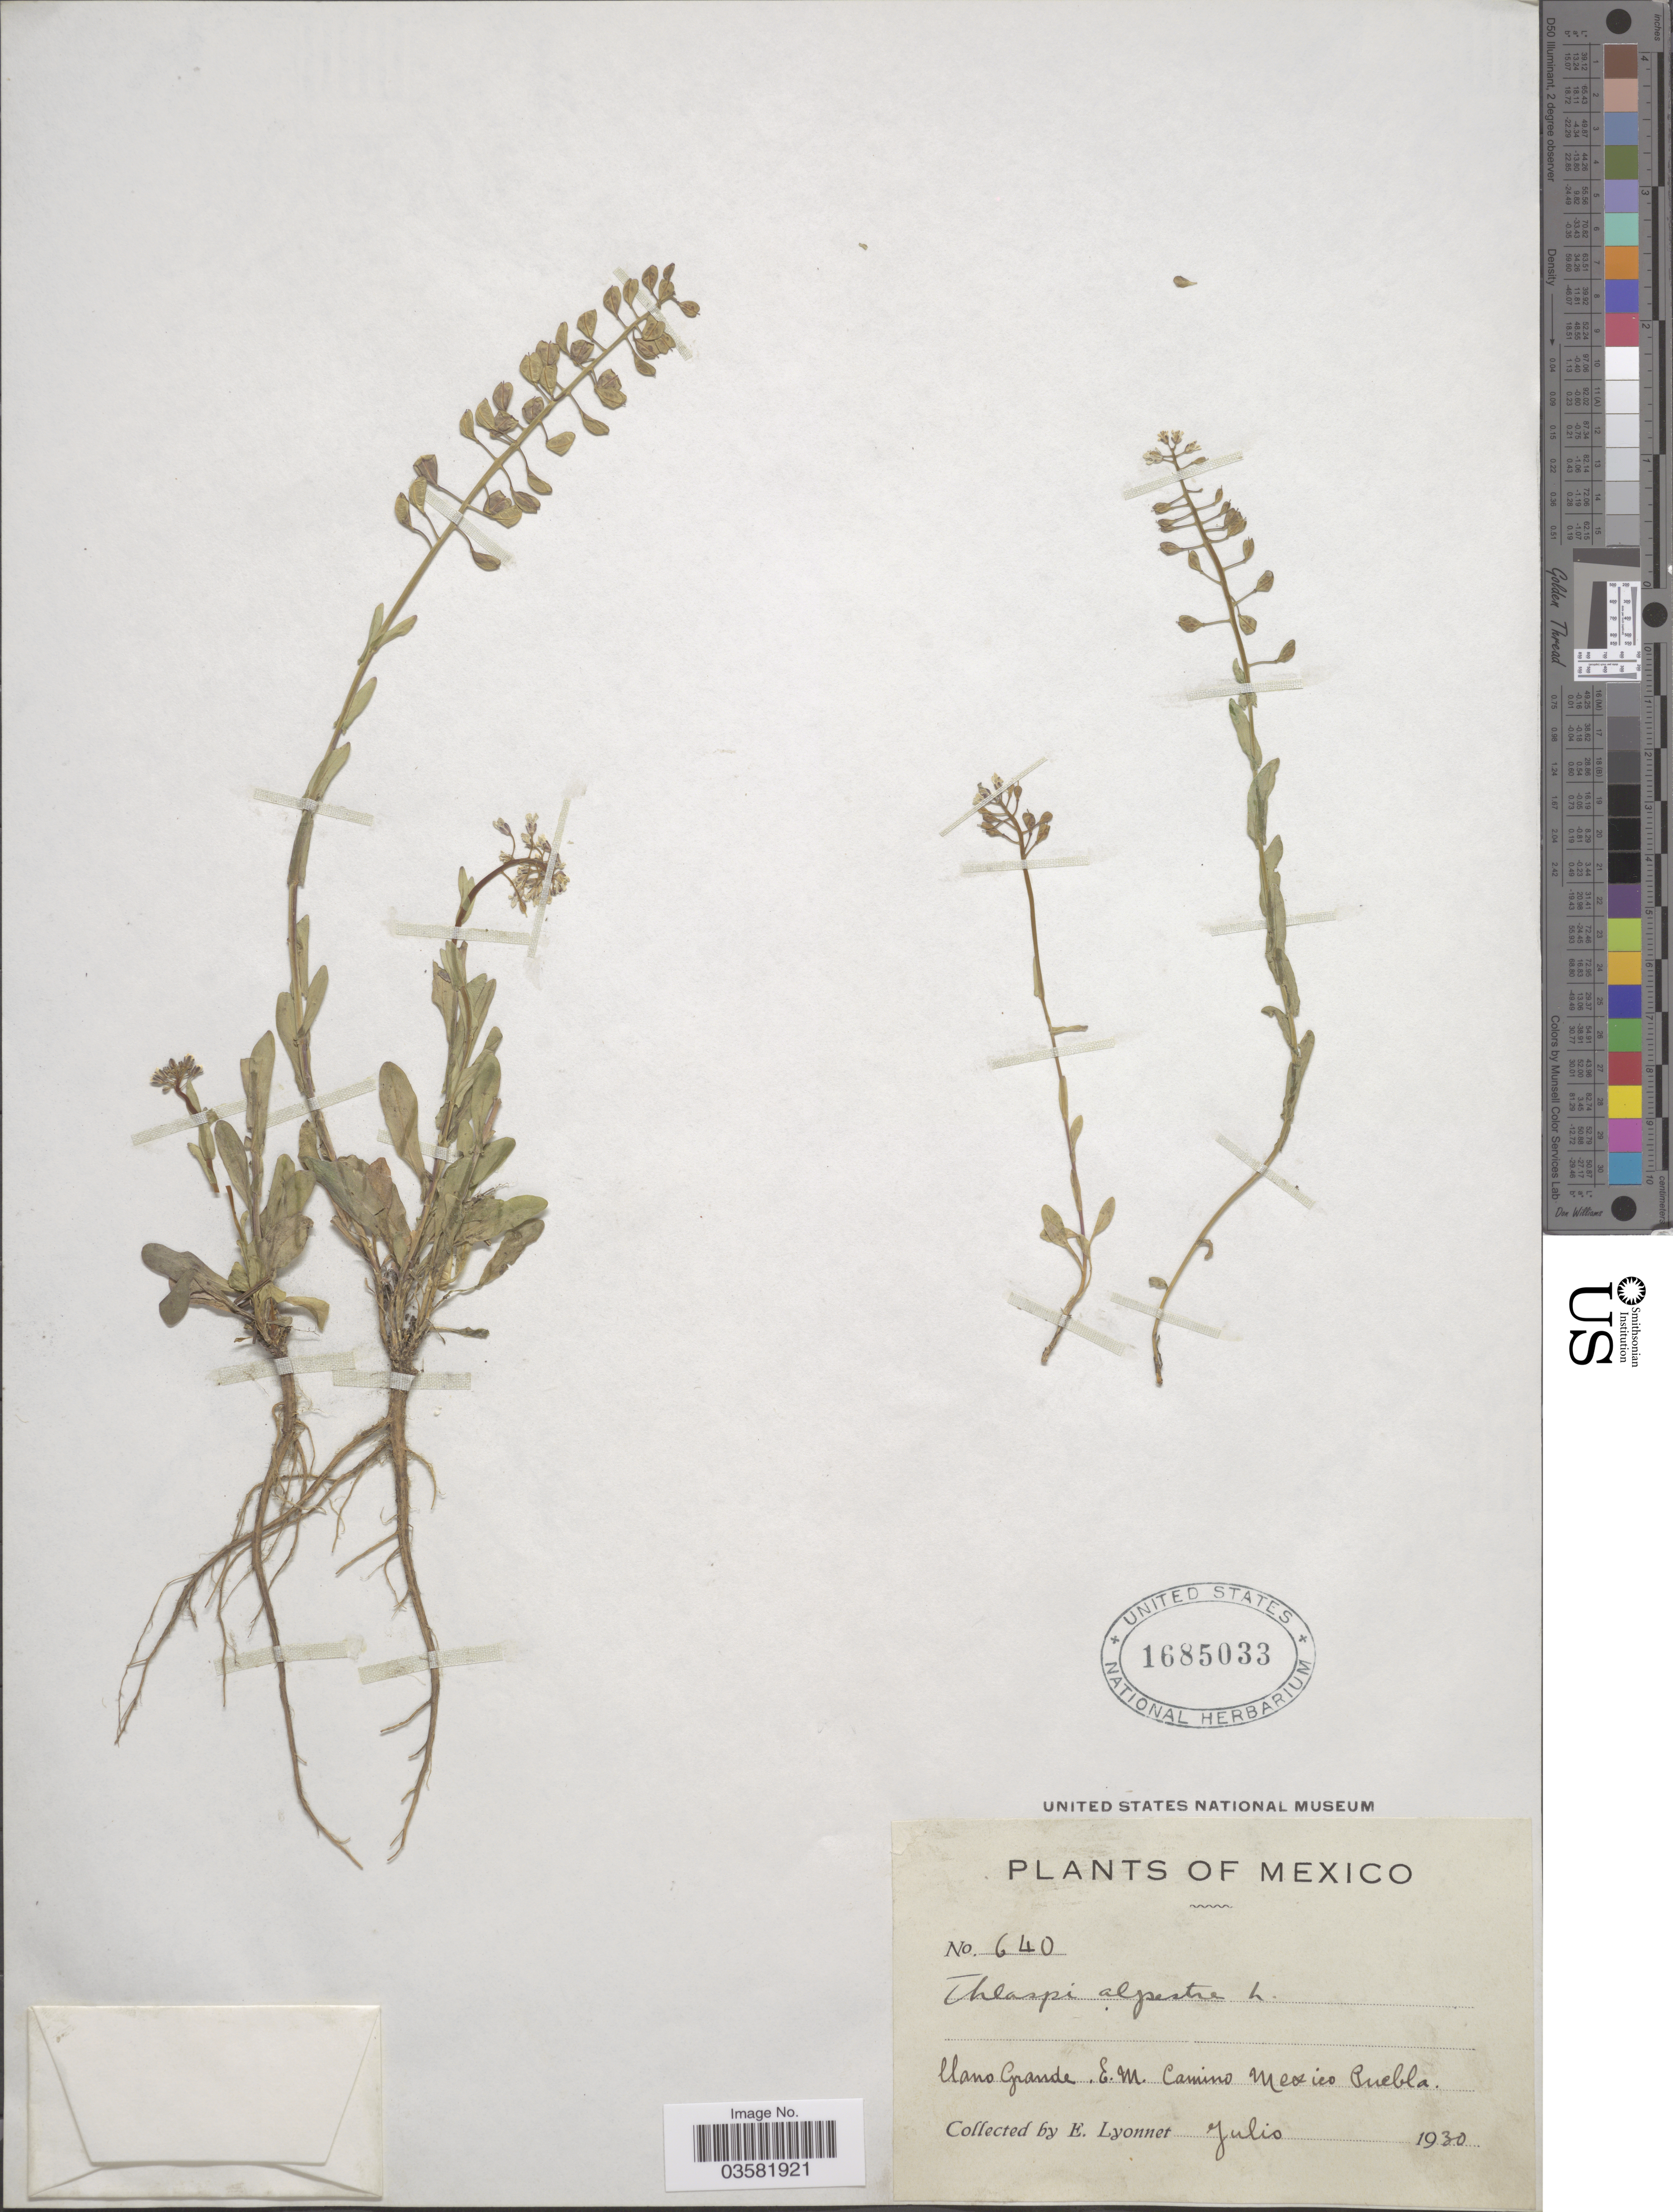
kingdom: Plantae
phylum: Tracheophyta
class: Magnoliopsida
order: Brassicales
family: Brassicaceae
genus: Thlaspi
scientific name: Thlaspi alpestre L. nom. illeg.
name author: L.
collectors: E. Lyonnet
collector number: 640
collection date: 1930-07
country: Mexico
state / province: Puebla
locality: Llano Grande. E.M. Camino Mexico Puebla.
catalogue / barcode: US 1685033